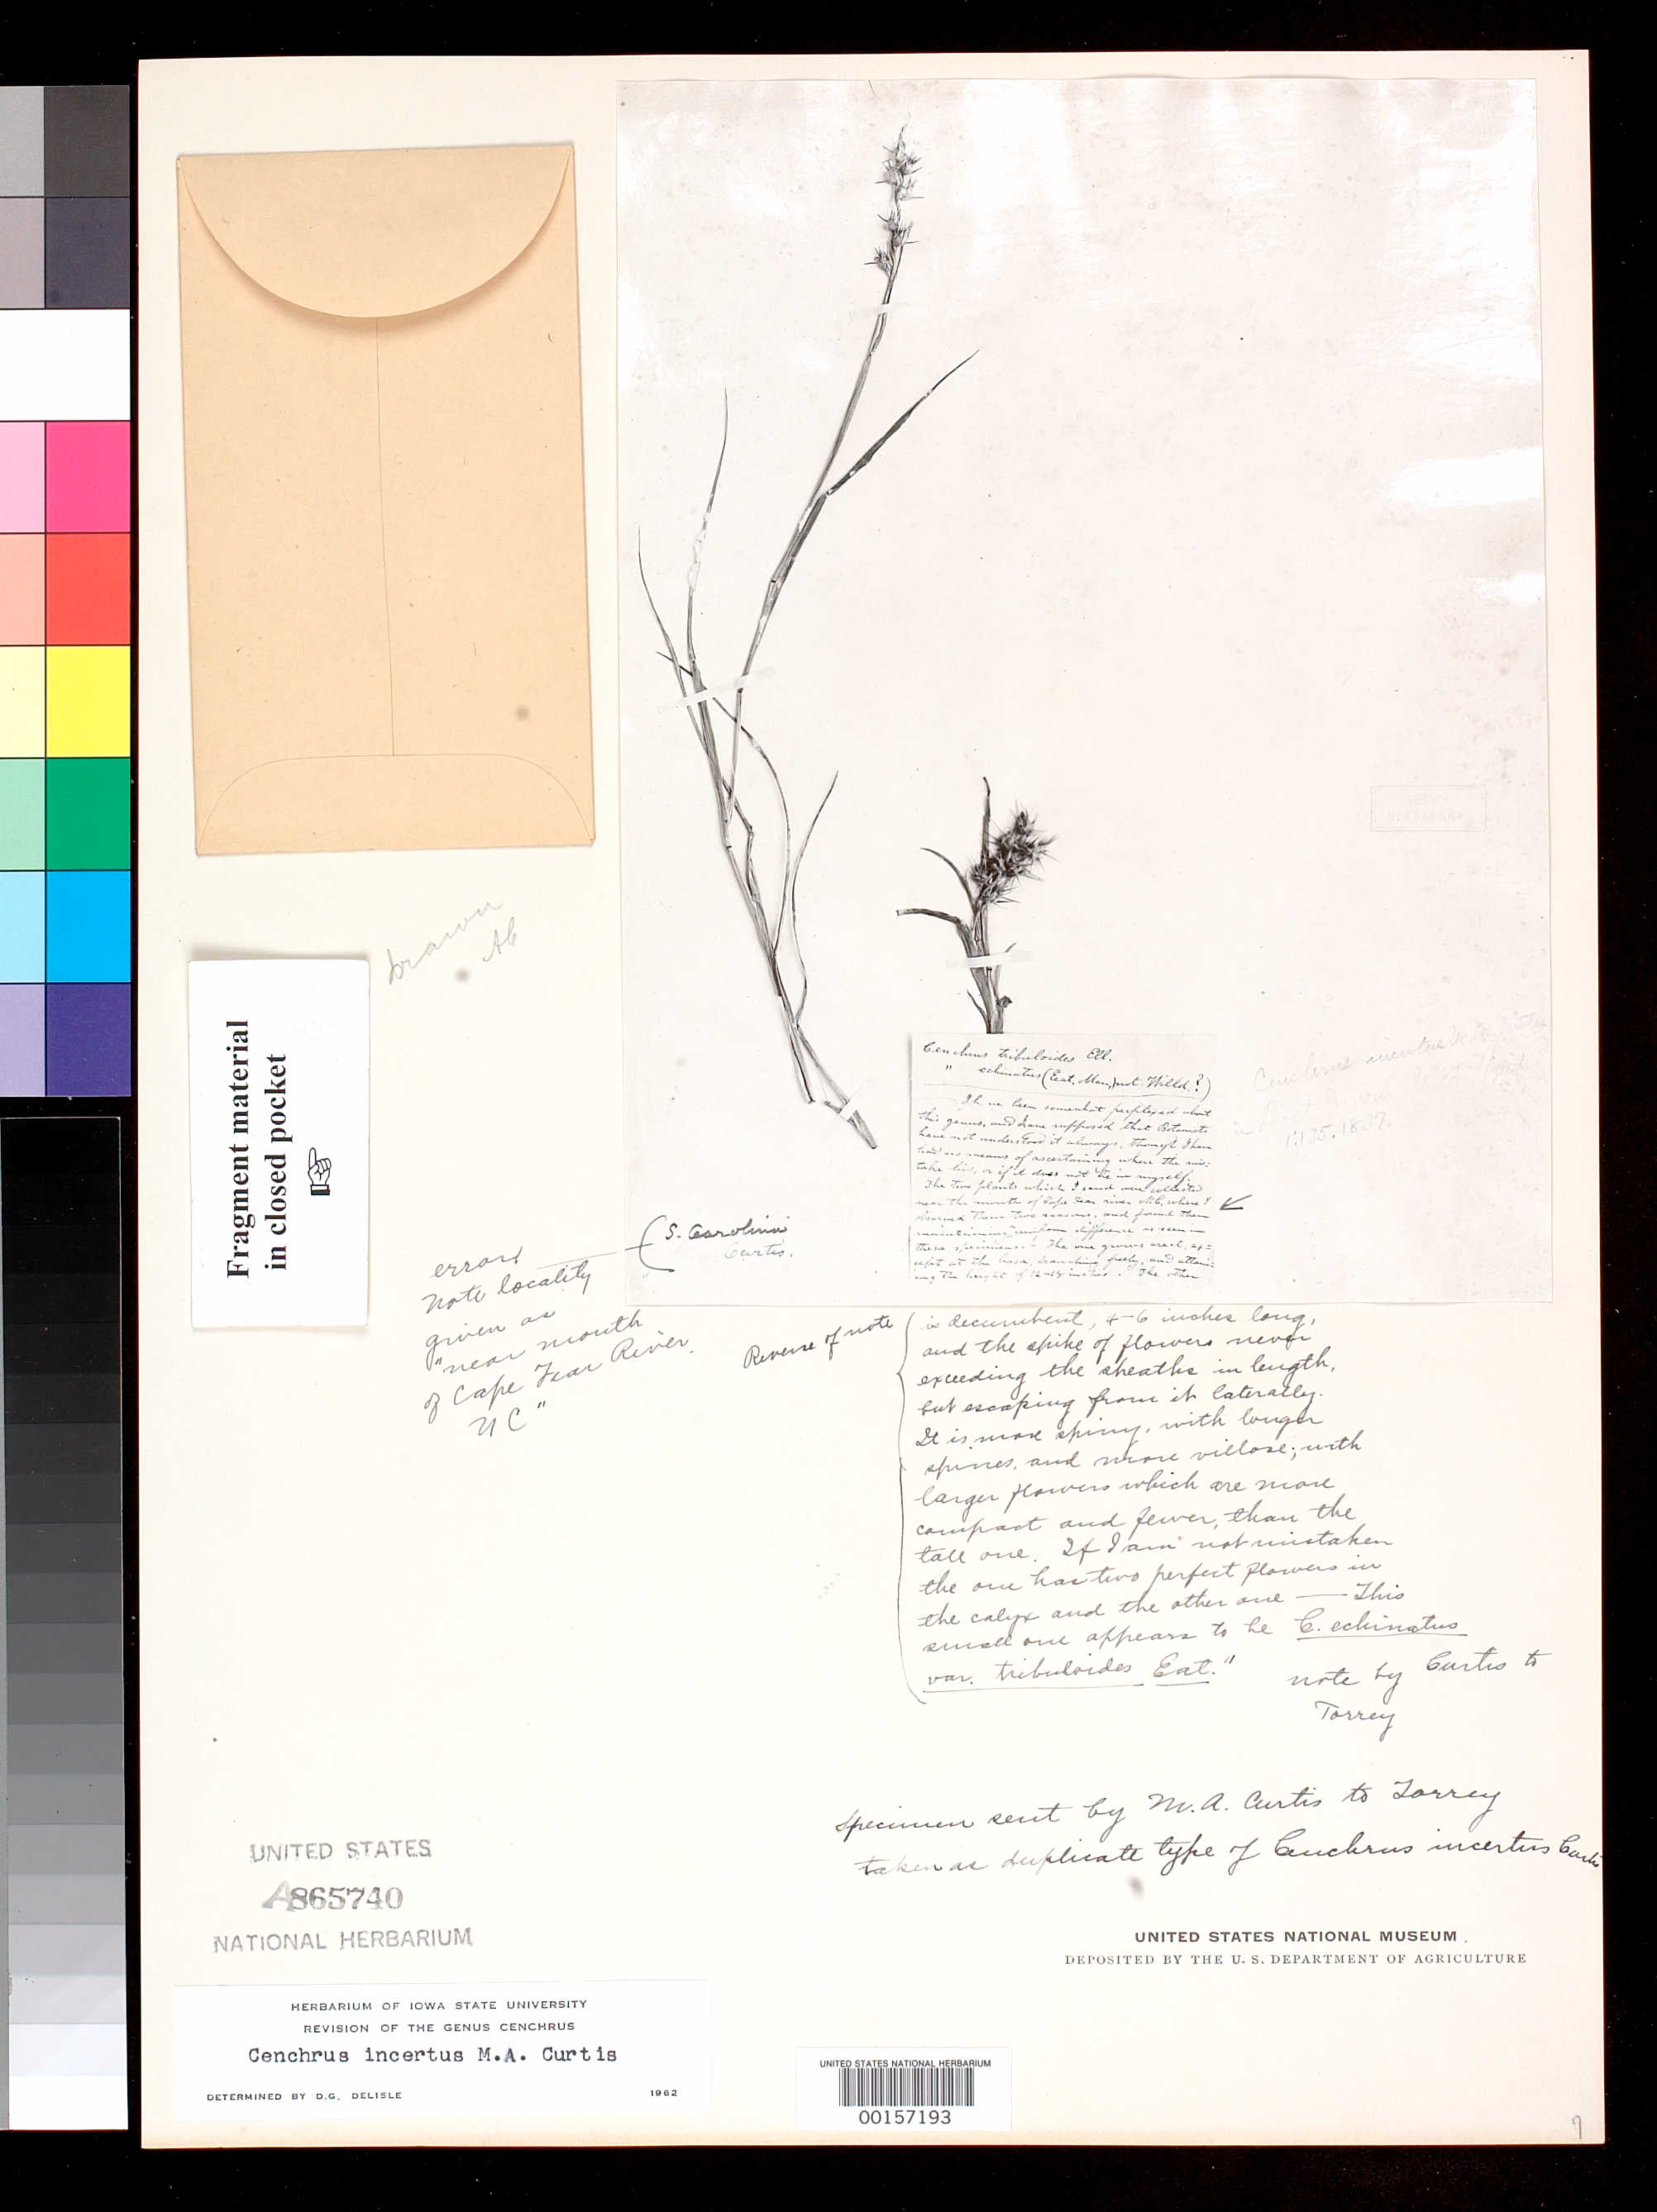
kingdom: Plantae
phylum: Tracheophyta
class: Liliopsida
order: Poales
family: Poaceae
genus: Cenchrus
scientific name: Cenchrus incertus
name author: M.A. Curtis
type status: Type Fragment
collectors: M. A. Curtis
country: United States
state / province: North Carolina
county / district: New Hanover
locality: Cape Fear river, near Wilmington.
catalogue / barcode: US 865740A